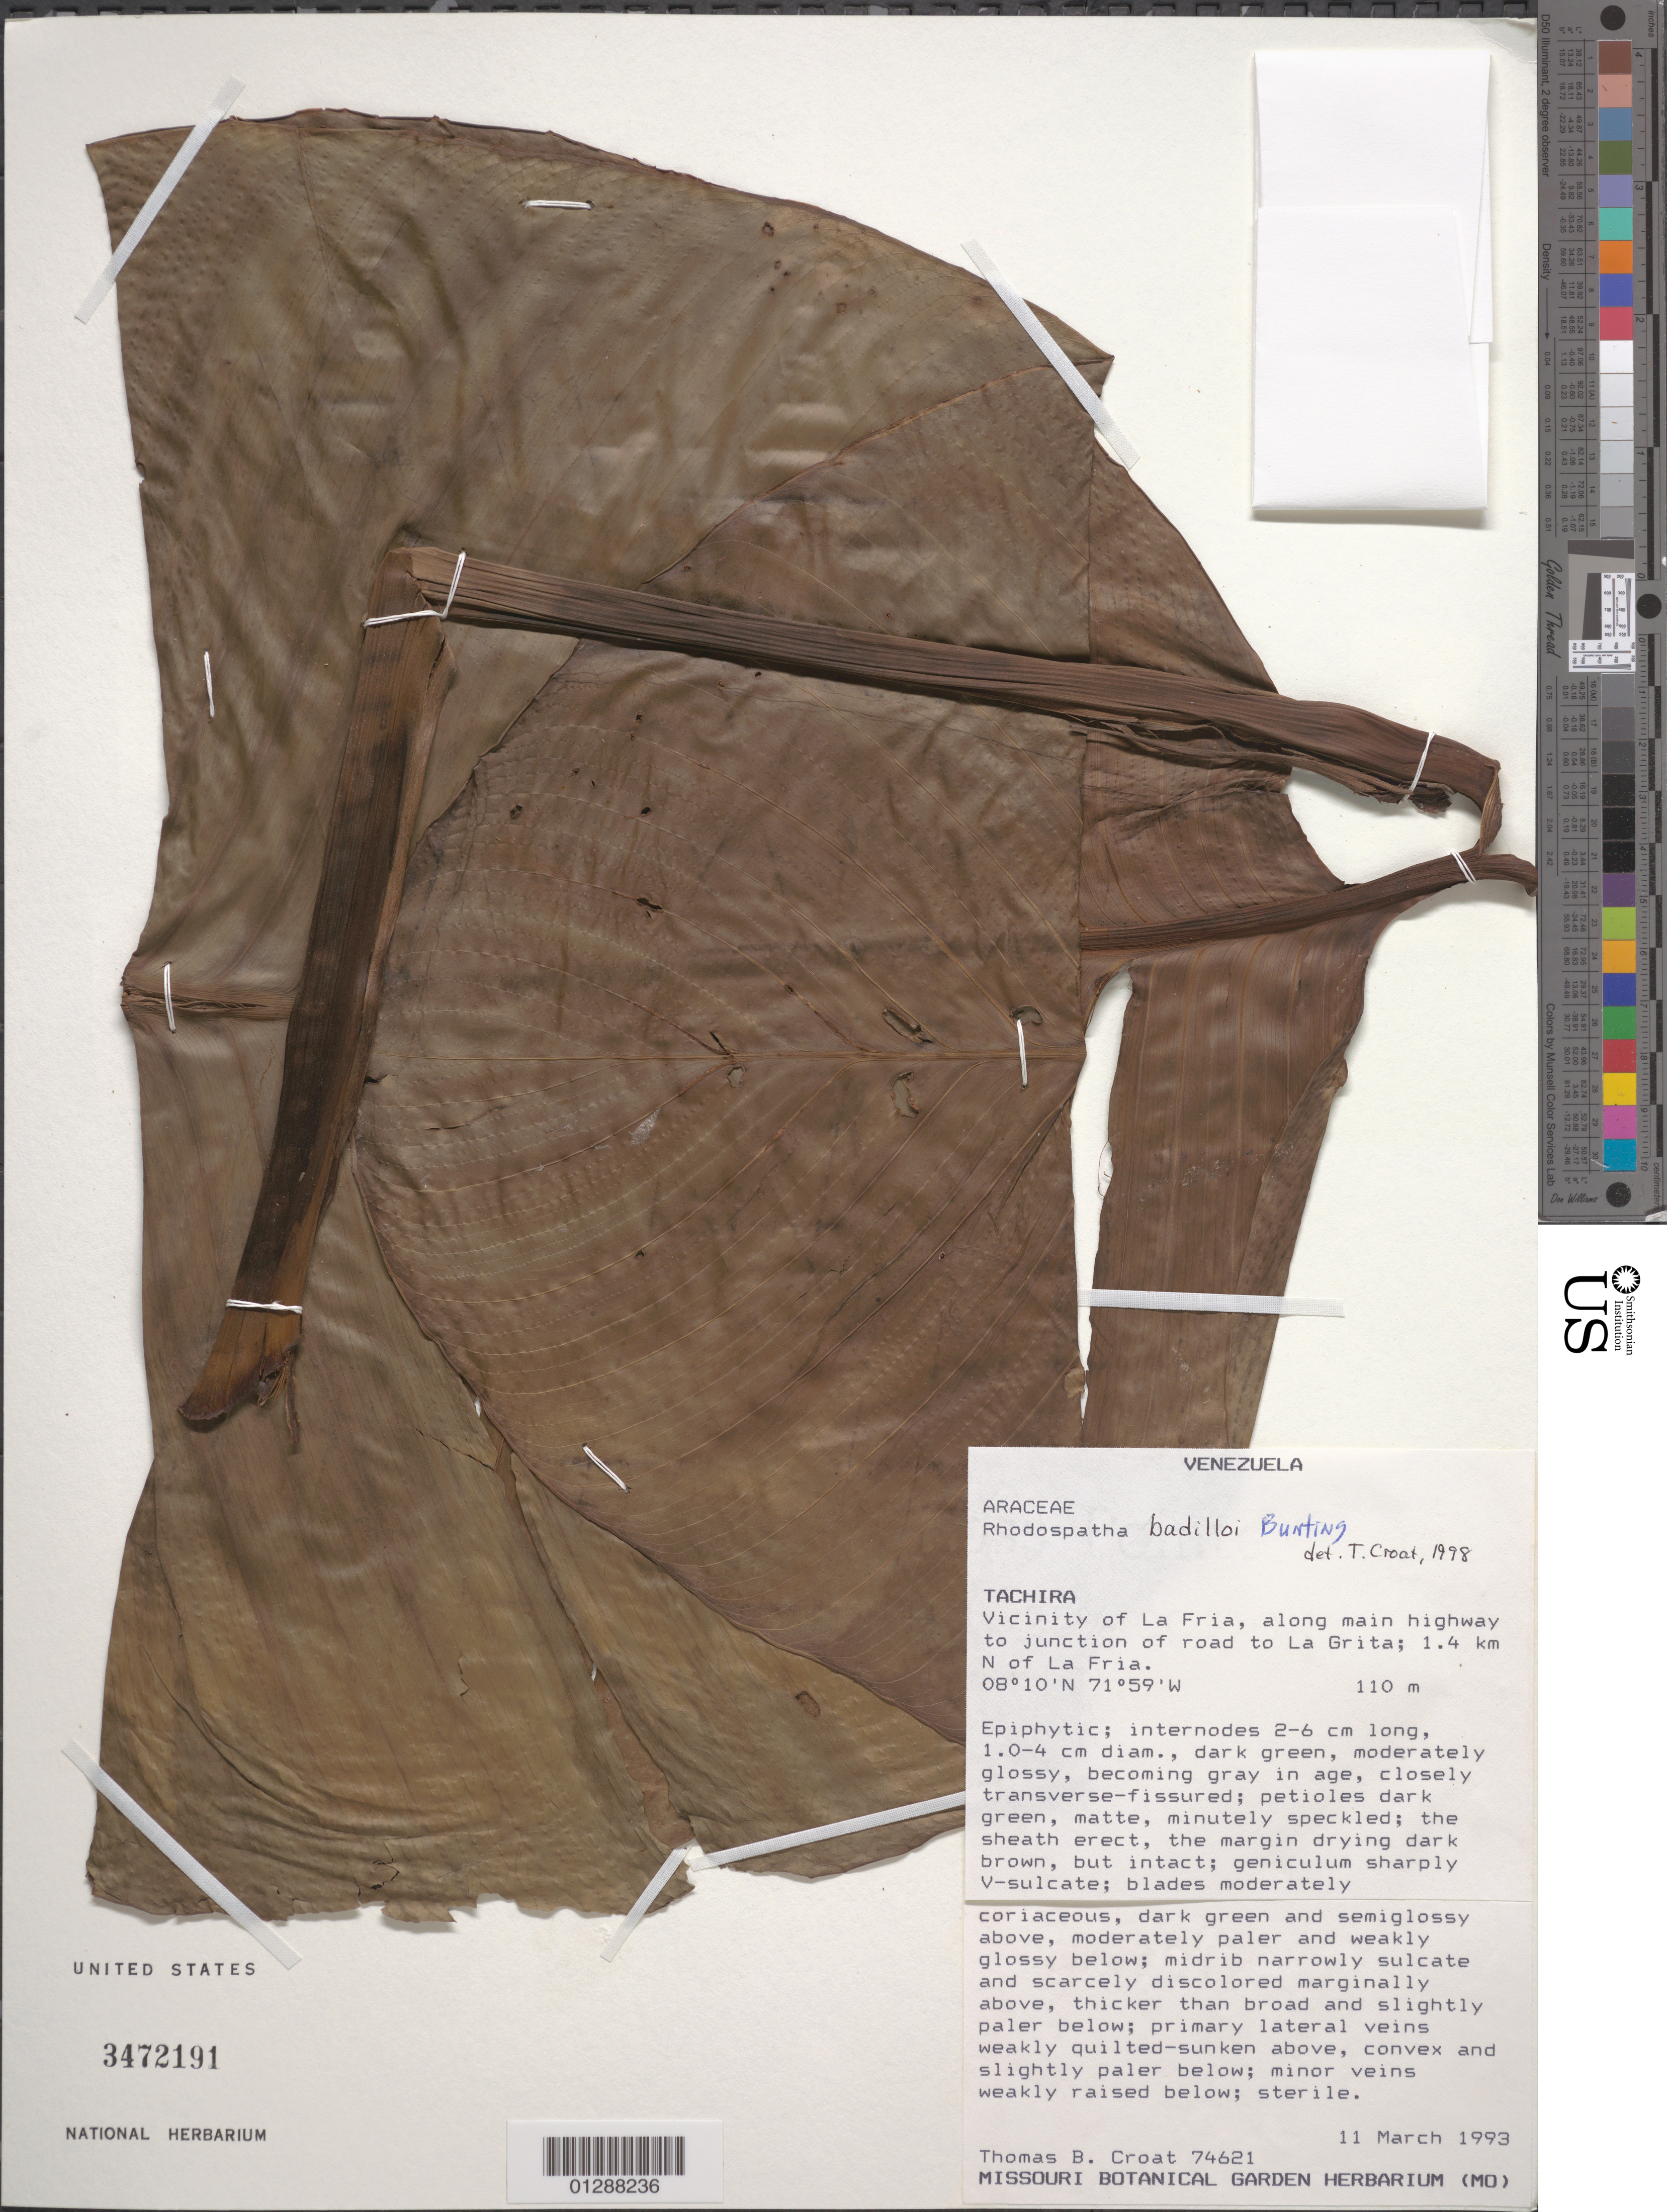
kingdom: Plantae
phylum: Tracheophyta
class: Liliopsida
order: Alismatales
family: Araceae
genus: Rhodospatha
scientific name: Rhodospatha badilloi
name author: G.S. Bunting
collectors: T. B. Croat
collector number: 74621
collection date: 1993-03-11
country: Venezuela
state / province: Tachira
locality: Vicinity of La Fria, along main highway to junction of road to La Grita; 1.4 km N of La Fria.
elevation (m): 110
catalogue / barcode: US 3472191